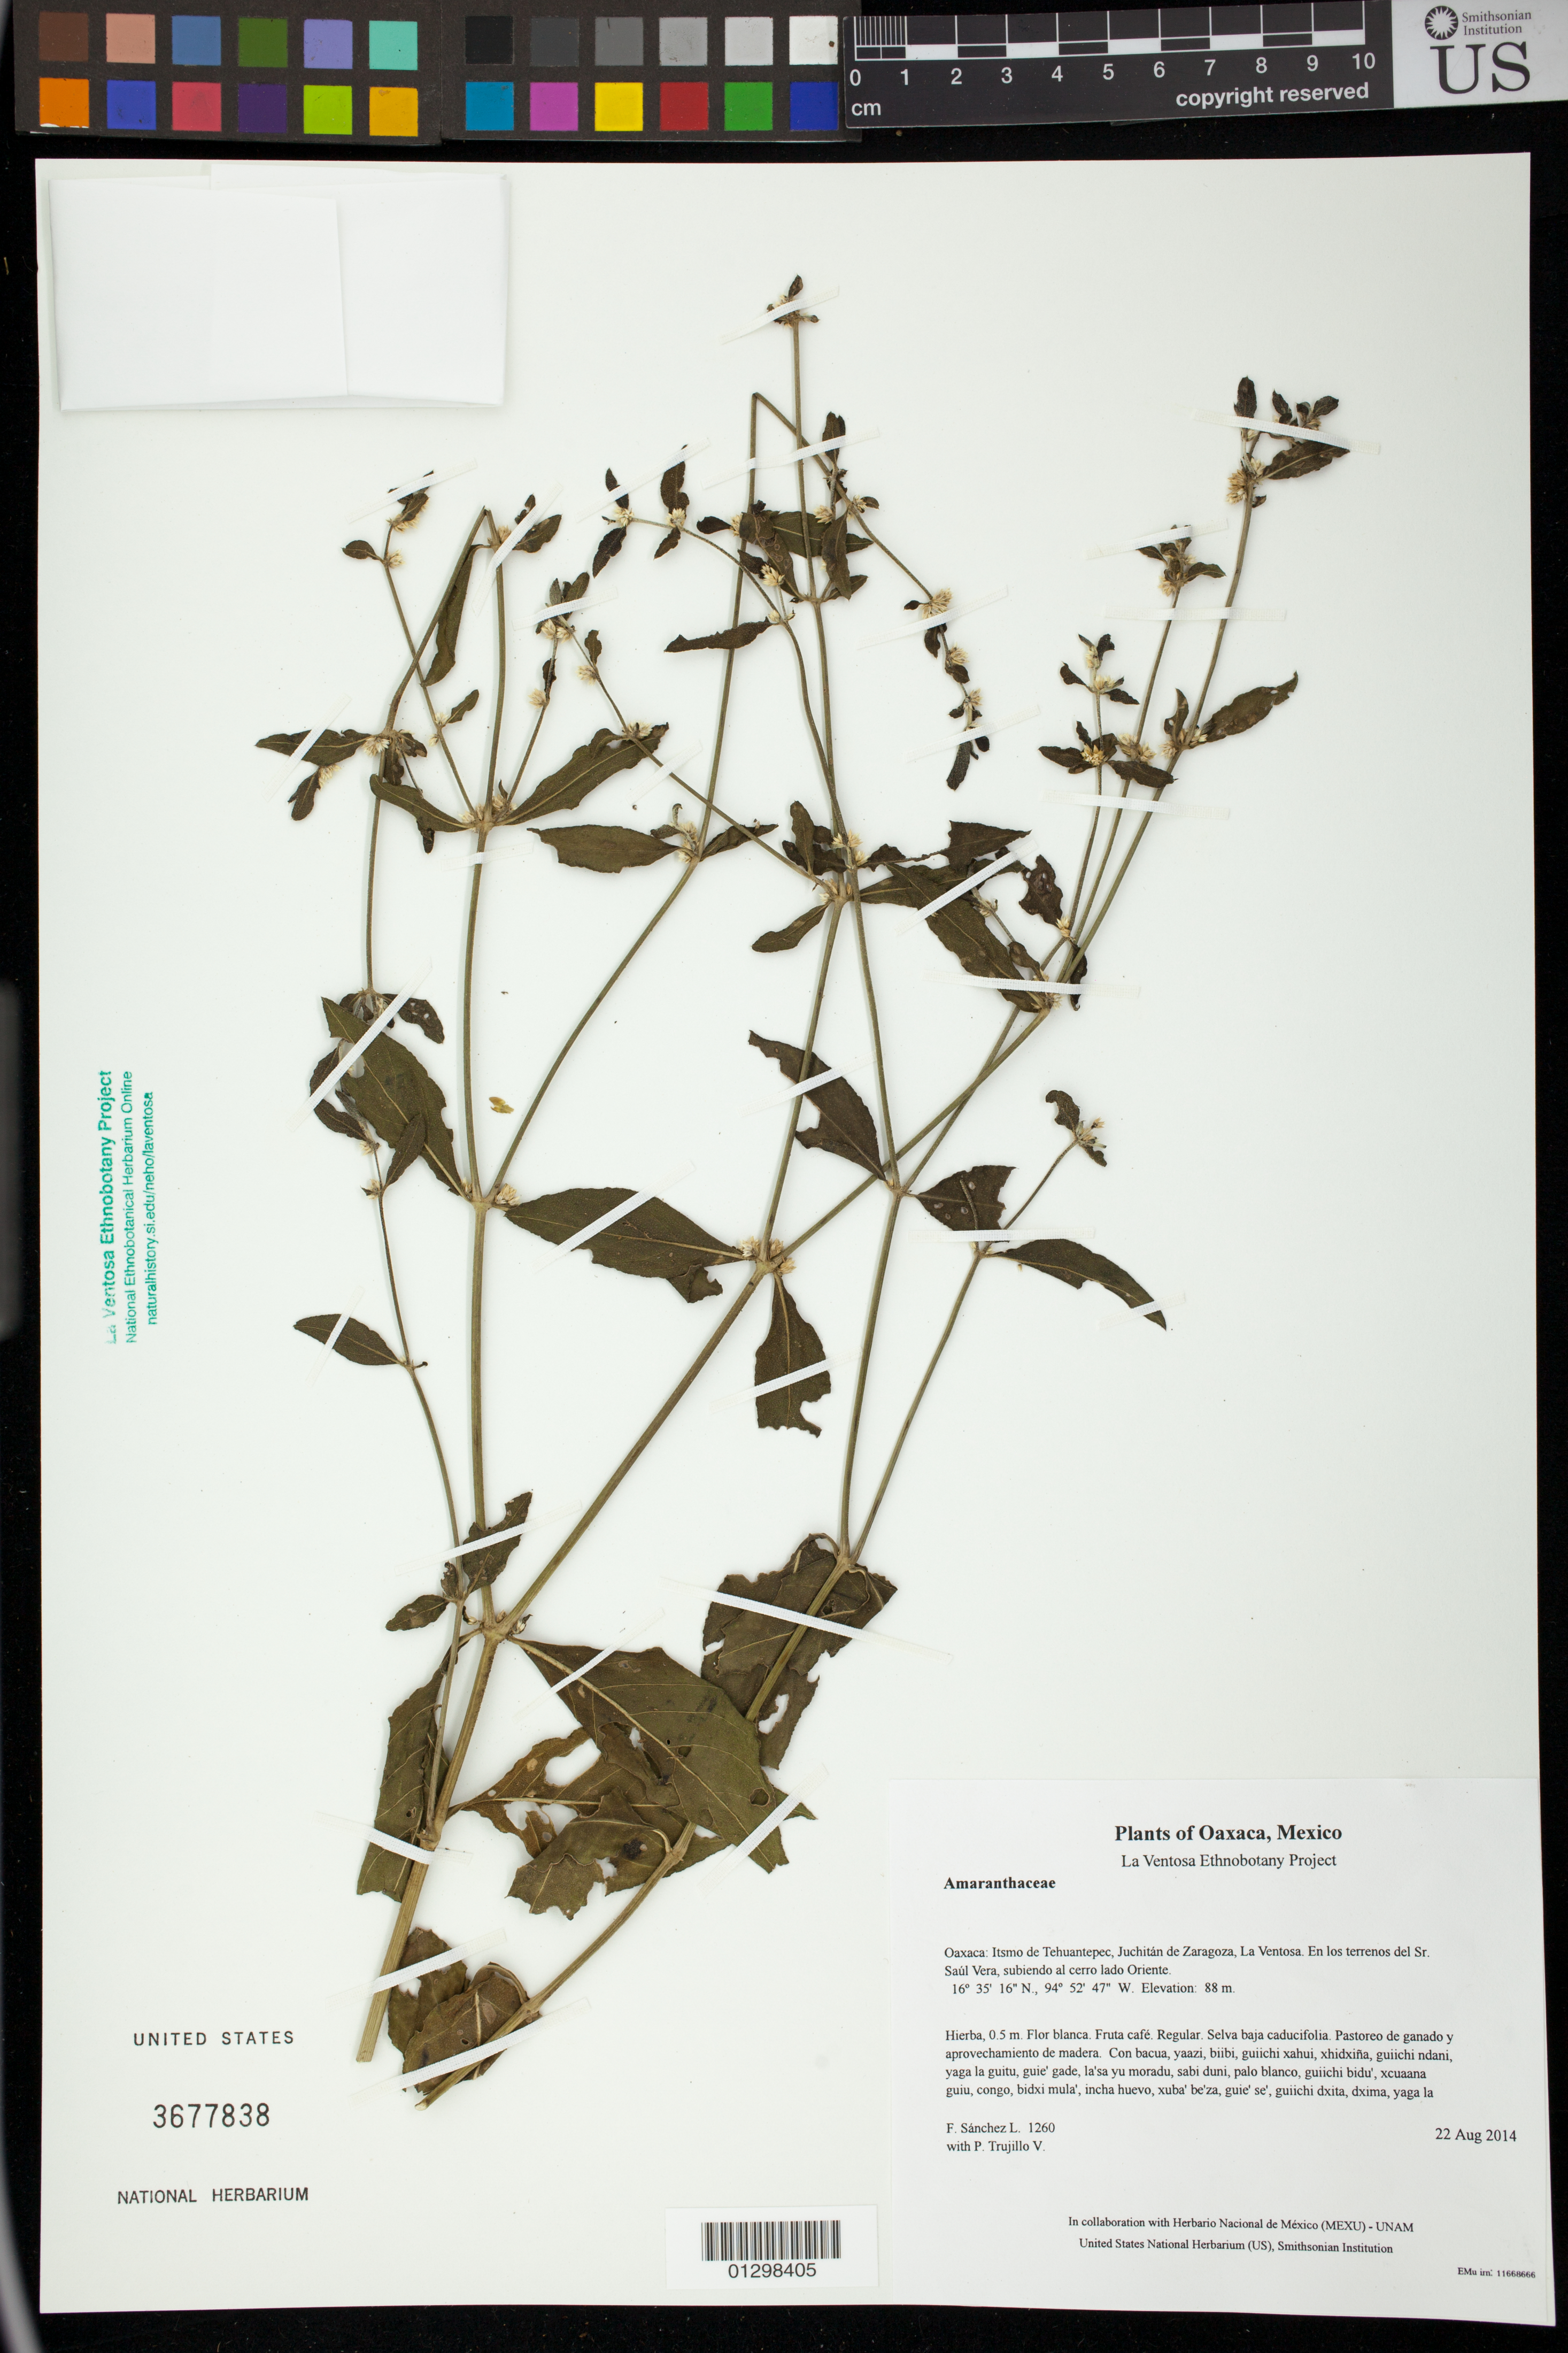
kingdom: Plantae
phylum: Tracheophyta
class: Magnoliopsida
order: Caryophyllales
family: Amaranthaceae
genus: Alternanthera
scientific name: Alternanthera tenella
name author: Colla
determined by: Zumaya Flores, Silvia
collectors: F. Sánchez L. & P. Trujillo V.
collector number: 1260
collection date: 2014-08-22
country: Mexico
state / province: Oaxaca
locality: Itsmo de Tehuantepec, Juchitán de Zaragoza, La Ventosa. En los terrenos del Sr. Saúl Vera, subiendo al cerro lado Oriente.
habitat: Selva baja caducifolia. Pastoreo de ganado y aprovechamiento de madera.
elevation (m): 88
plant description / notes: JEBOT, MEXU, SERO, US; Guixi bandaga. 0.5 m. Guie' naquichi'. Cuaananaxhi namuu. Nuu.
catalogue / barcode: US 3677838